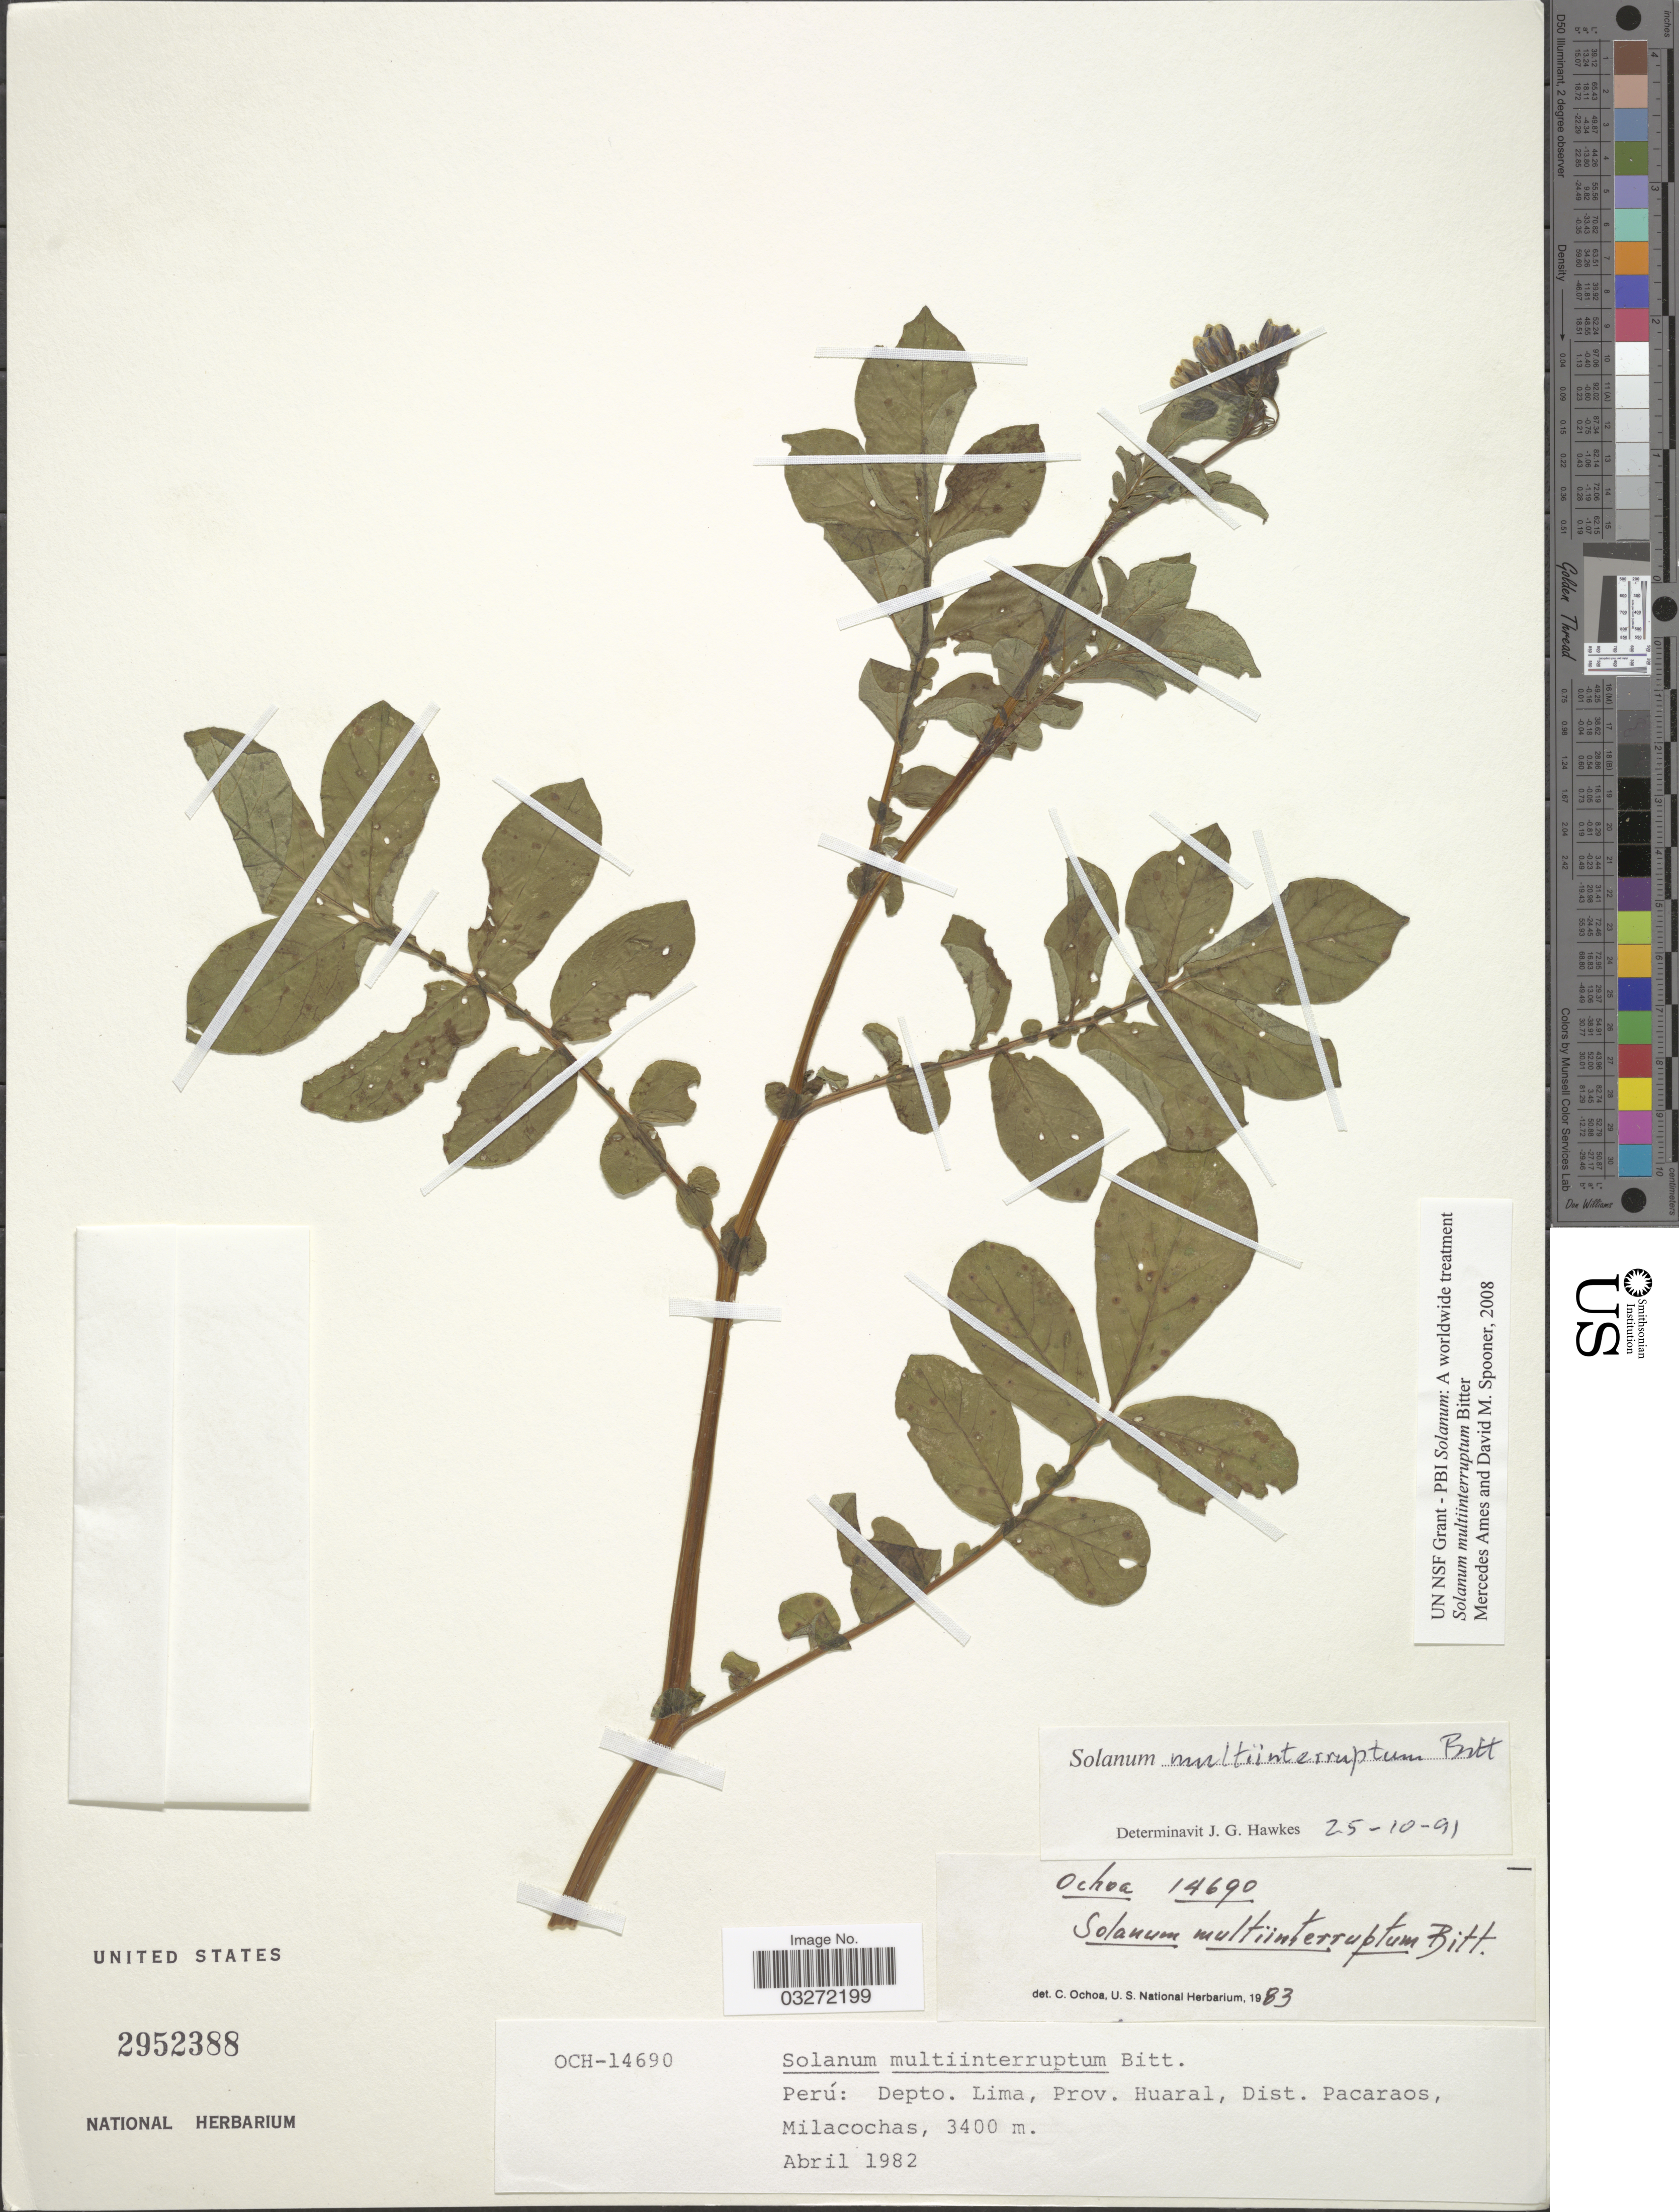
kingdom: Plantae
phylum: Tracheophyta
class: Magnoliopsida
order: Solanales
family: Solanaceae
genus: Solanum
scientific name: Solanum multiinterruptum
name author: Bitter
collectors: -. Ochoa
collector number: OCH-14690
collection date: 1982-04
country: Peru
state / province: Lima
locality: Depto. Lima, Prov. Huaral, Dist. Pacaraos, Milacochas.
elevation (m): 3400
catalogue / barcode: US 2952388